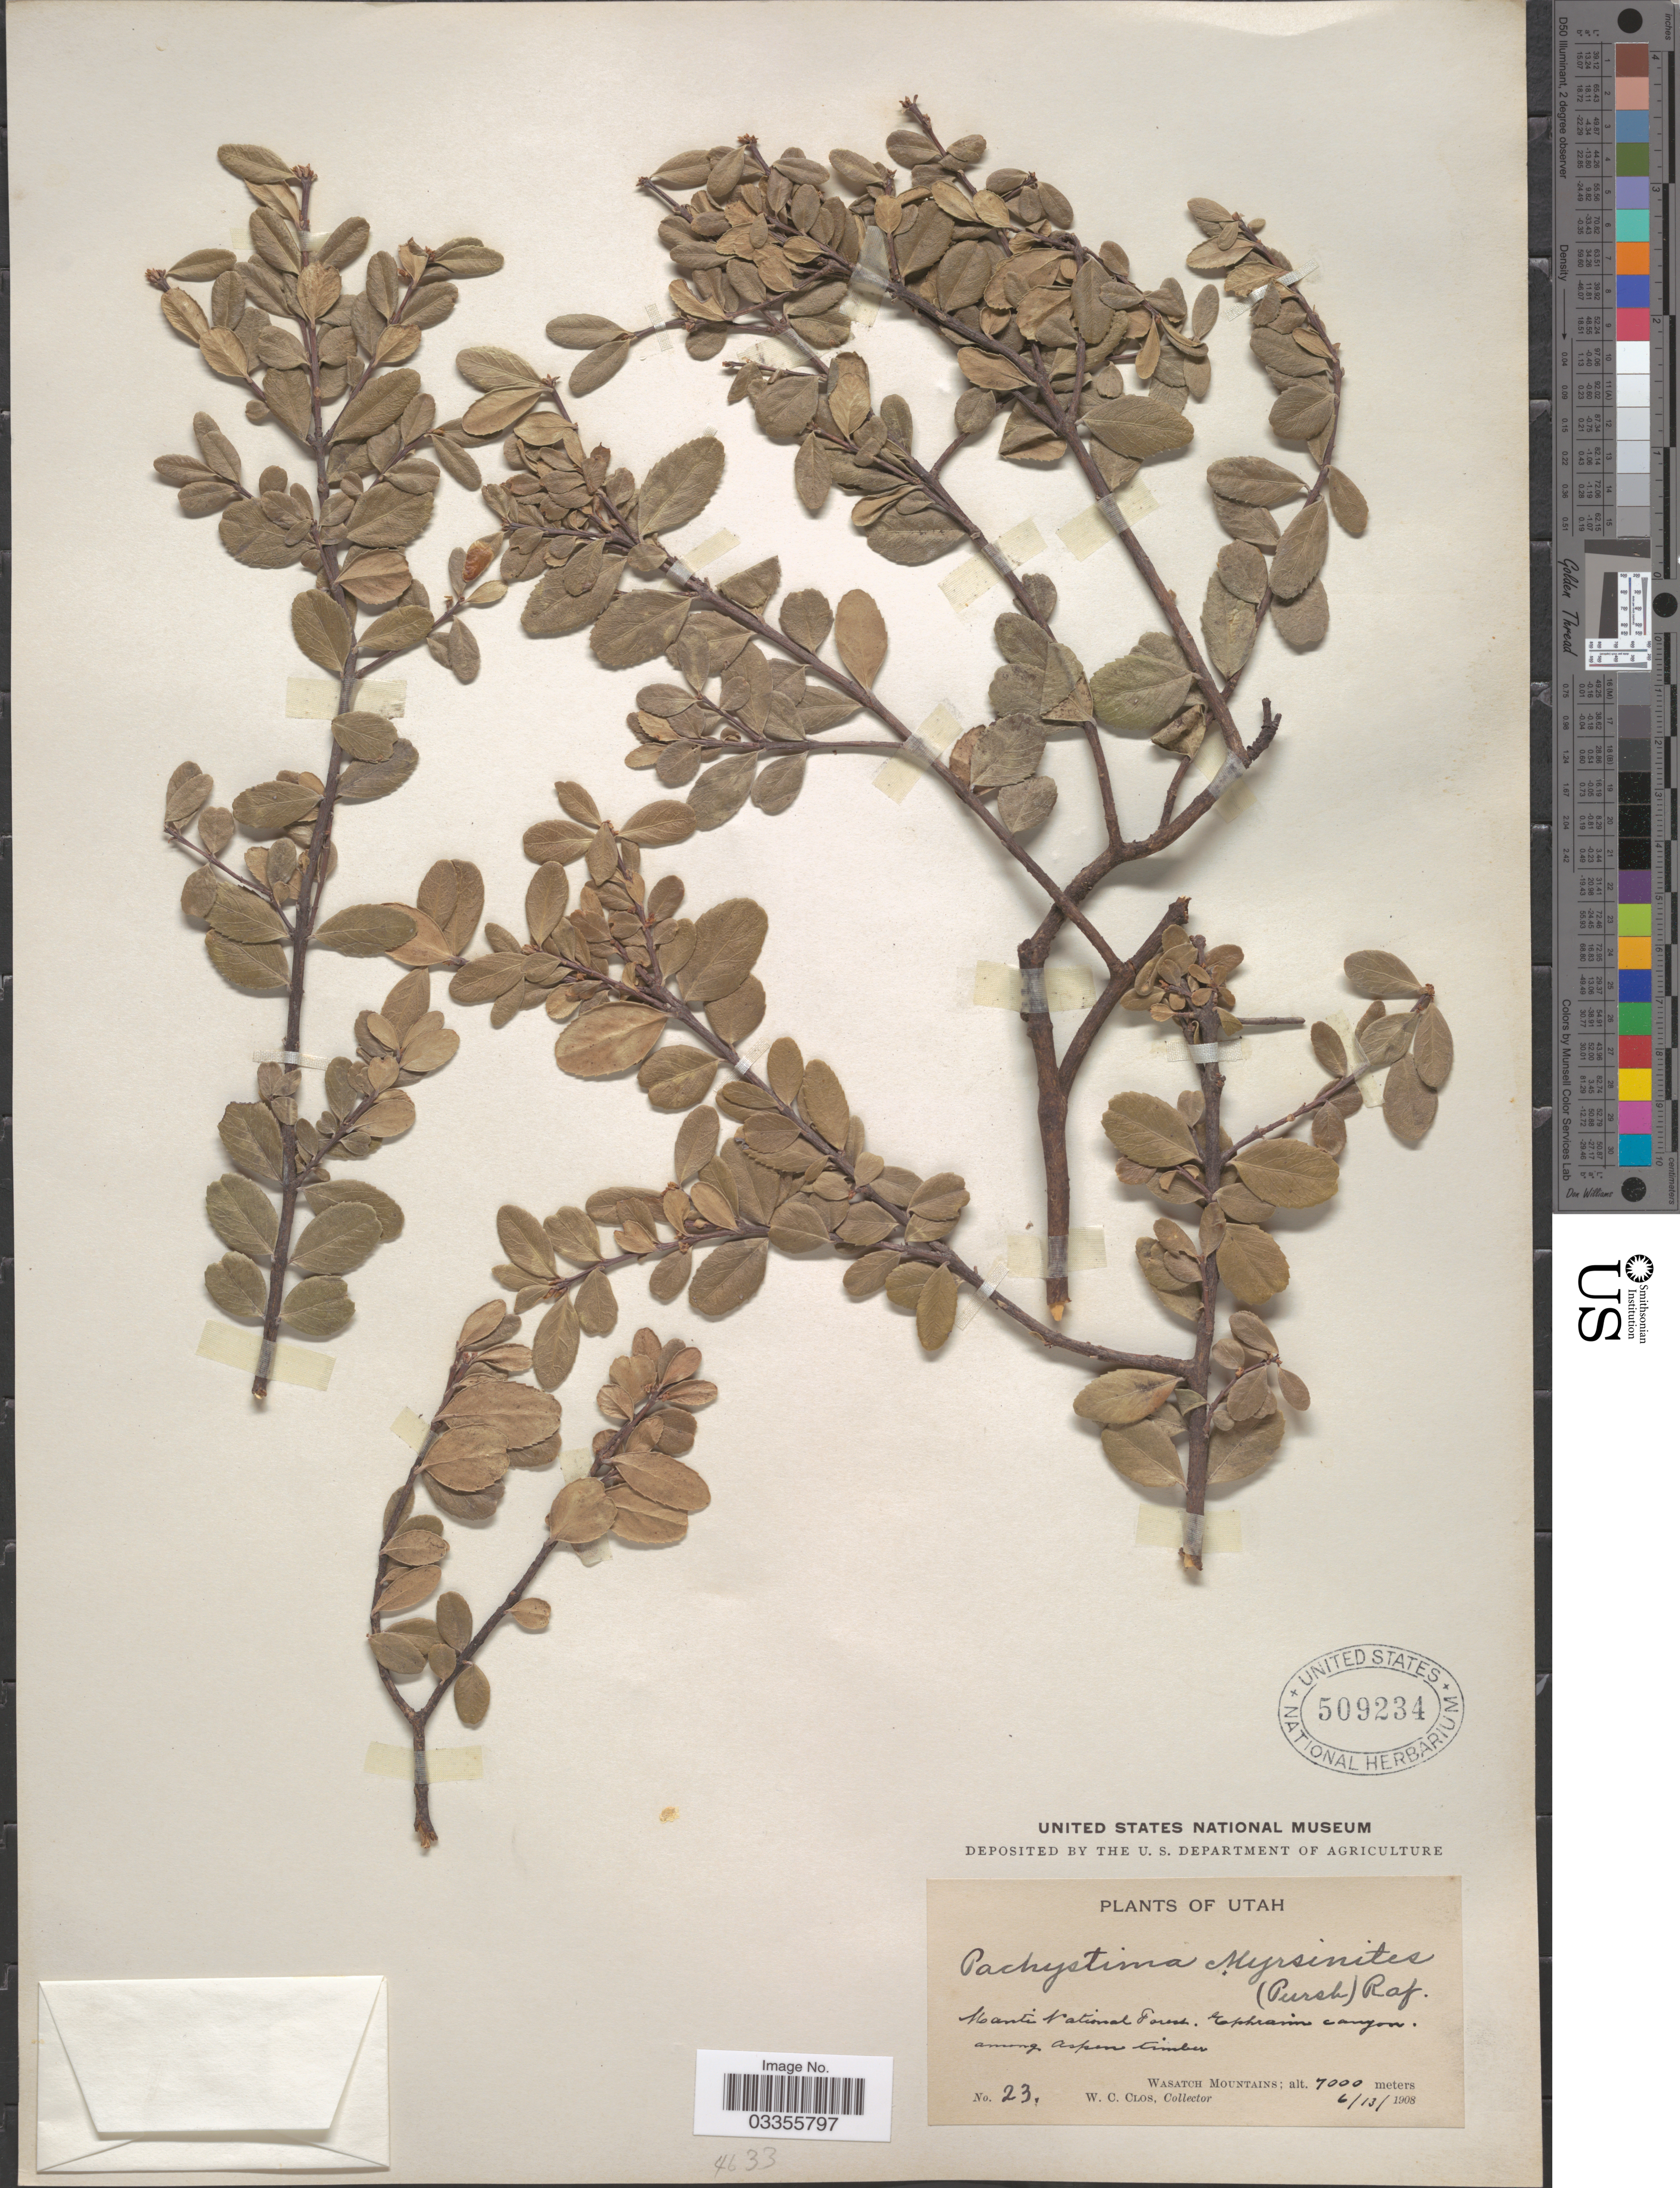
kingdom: Plantae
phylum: Tracheophyta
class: Magnoliopsida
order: Celastrales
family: Celastraceae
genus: Paxistima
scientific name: Paxistima myrsinites subsp. myrsinites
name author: (Pursh) Raf.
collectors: W. C. Clos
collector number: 23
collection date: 1908-06-13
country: United States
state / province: Utah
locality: Manti National Forest. Ephraim canyon. Wasatch Mountains.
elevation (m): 7000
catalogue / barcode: US 509234